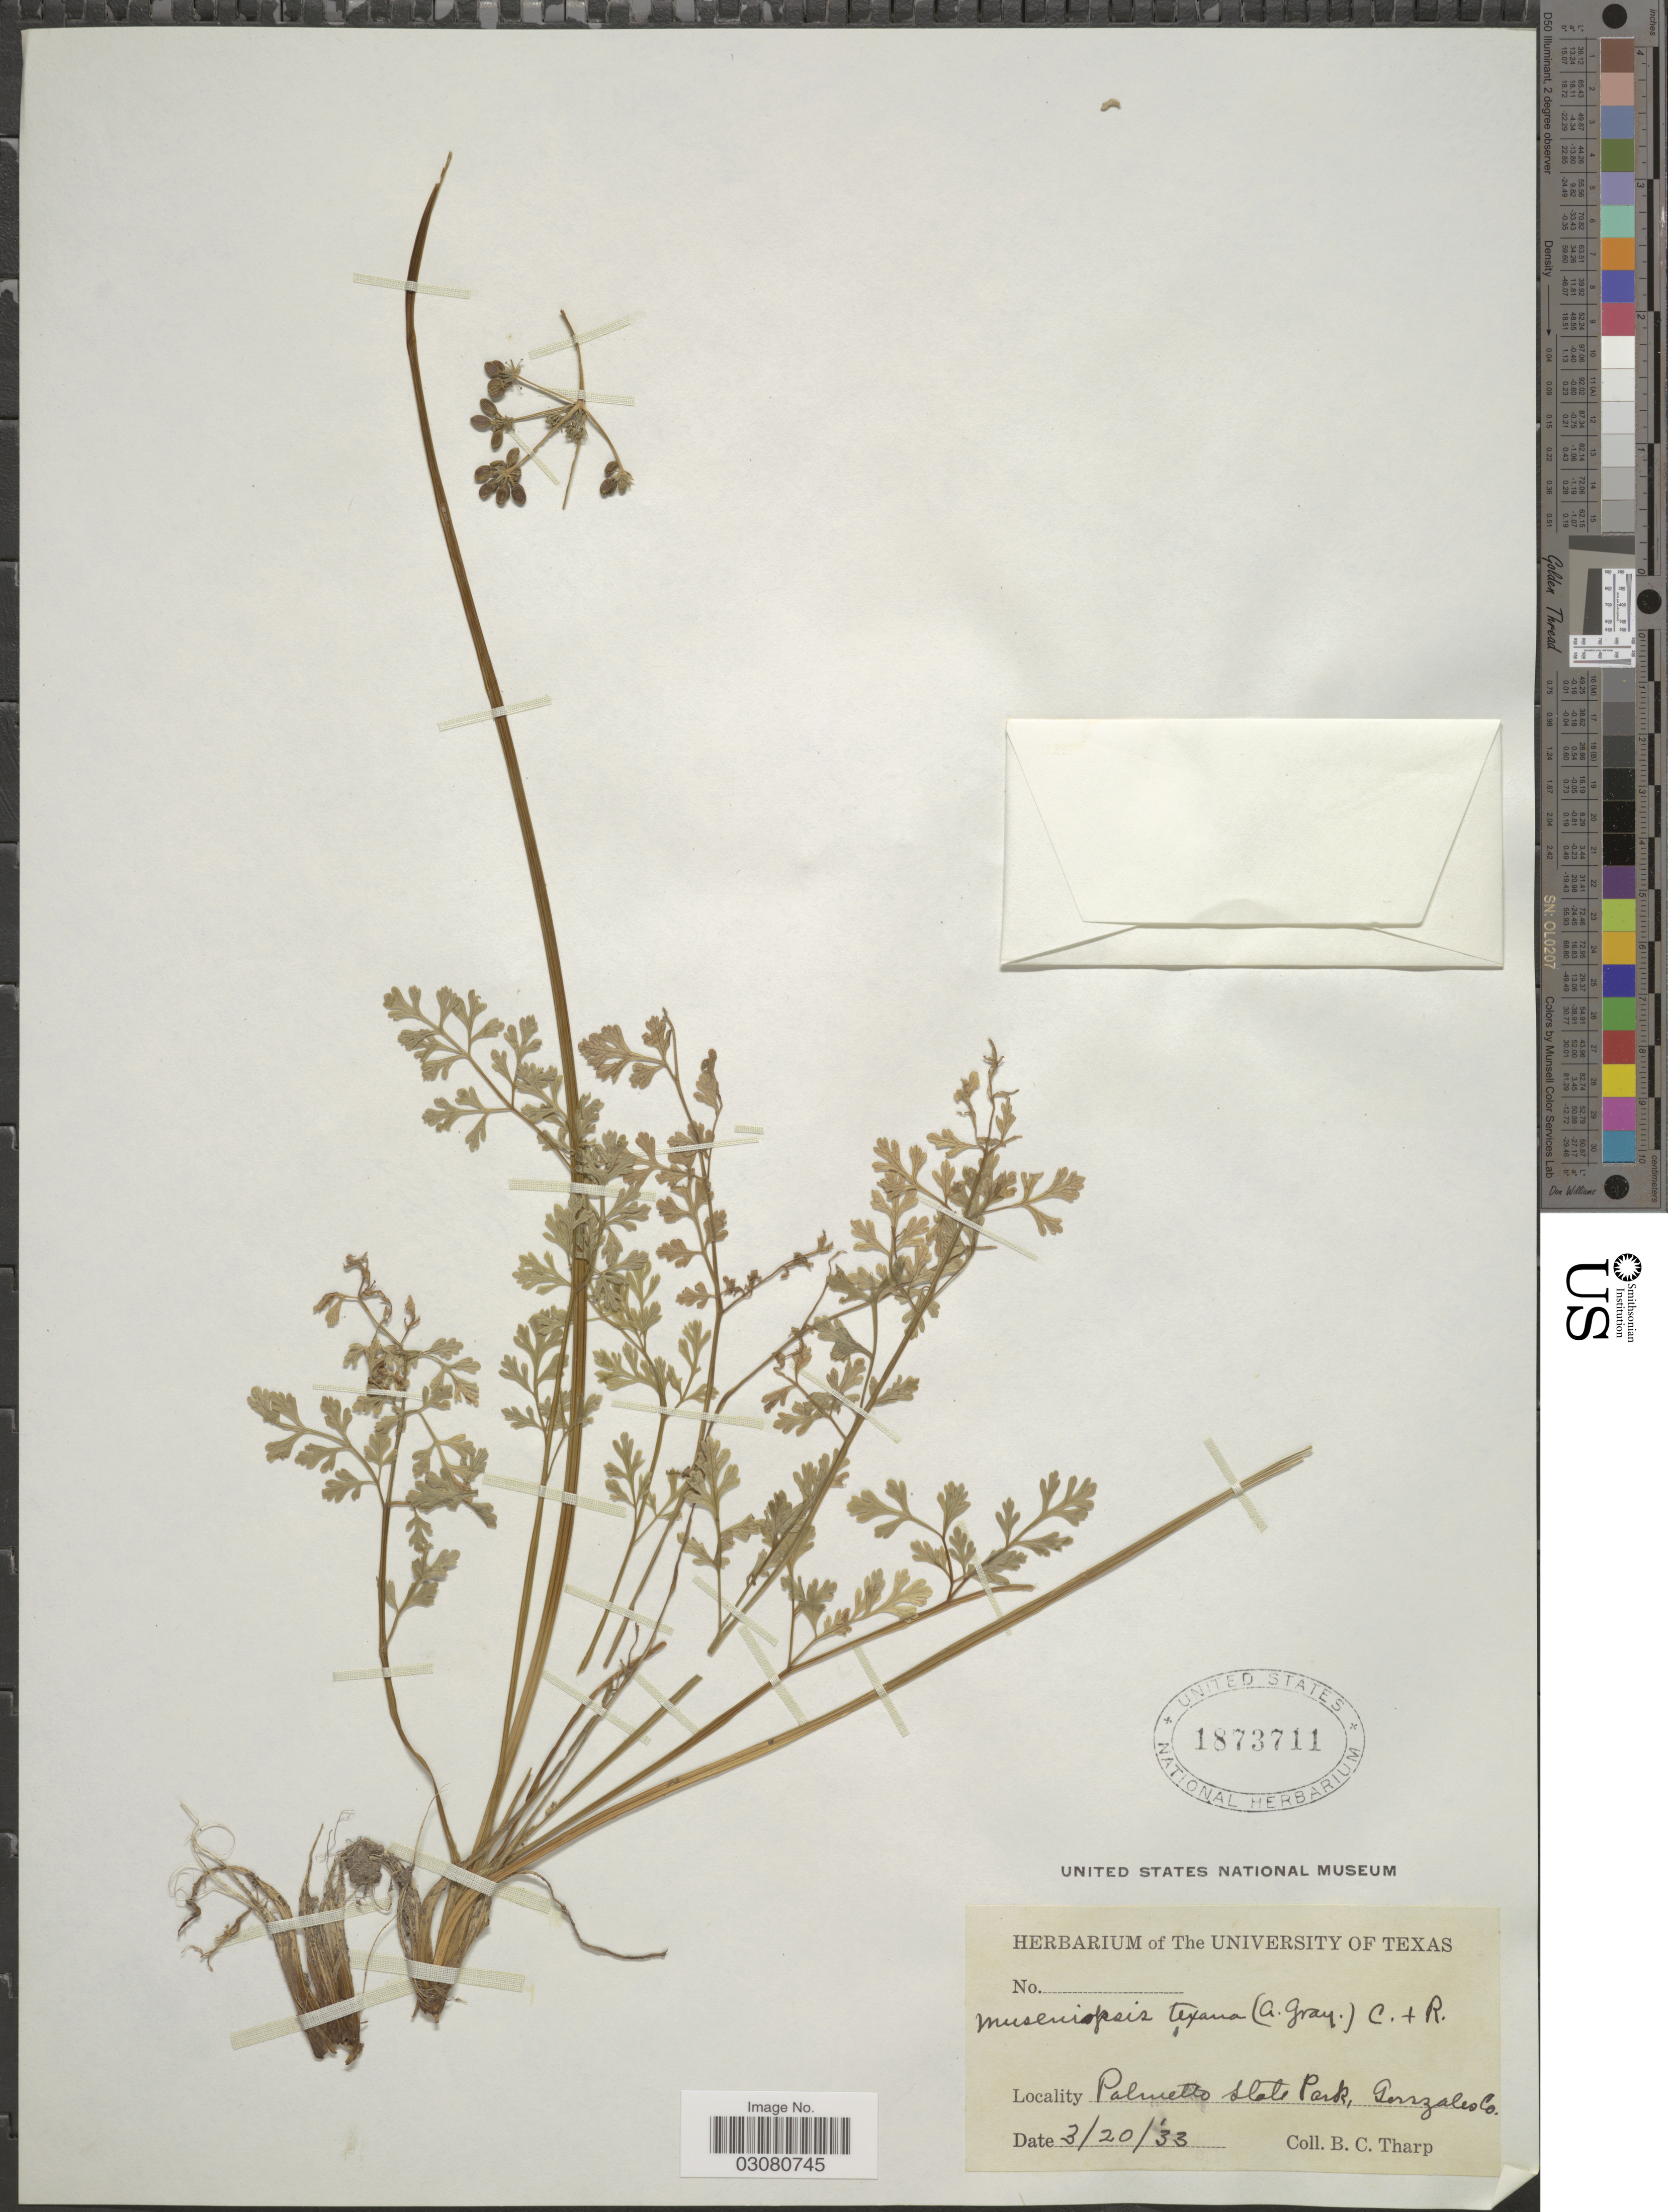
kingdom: Plantae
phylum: Tracheophyta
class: Magnoliopsida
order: Apiales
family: Apiaceae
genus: Tauschia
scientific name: Tauschia texana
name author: A. Gray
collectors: B. C. Tharp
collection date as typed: Transcribed d/m/y: 20/3/33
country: United States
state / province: Texas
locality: Palmetto State Park, Gonzales Co.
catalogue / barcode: US 1873711